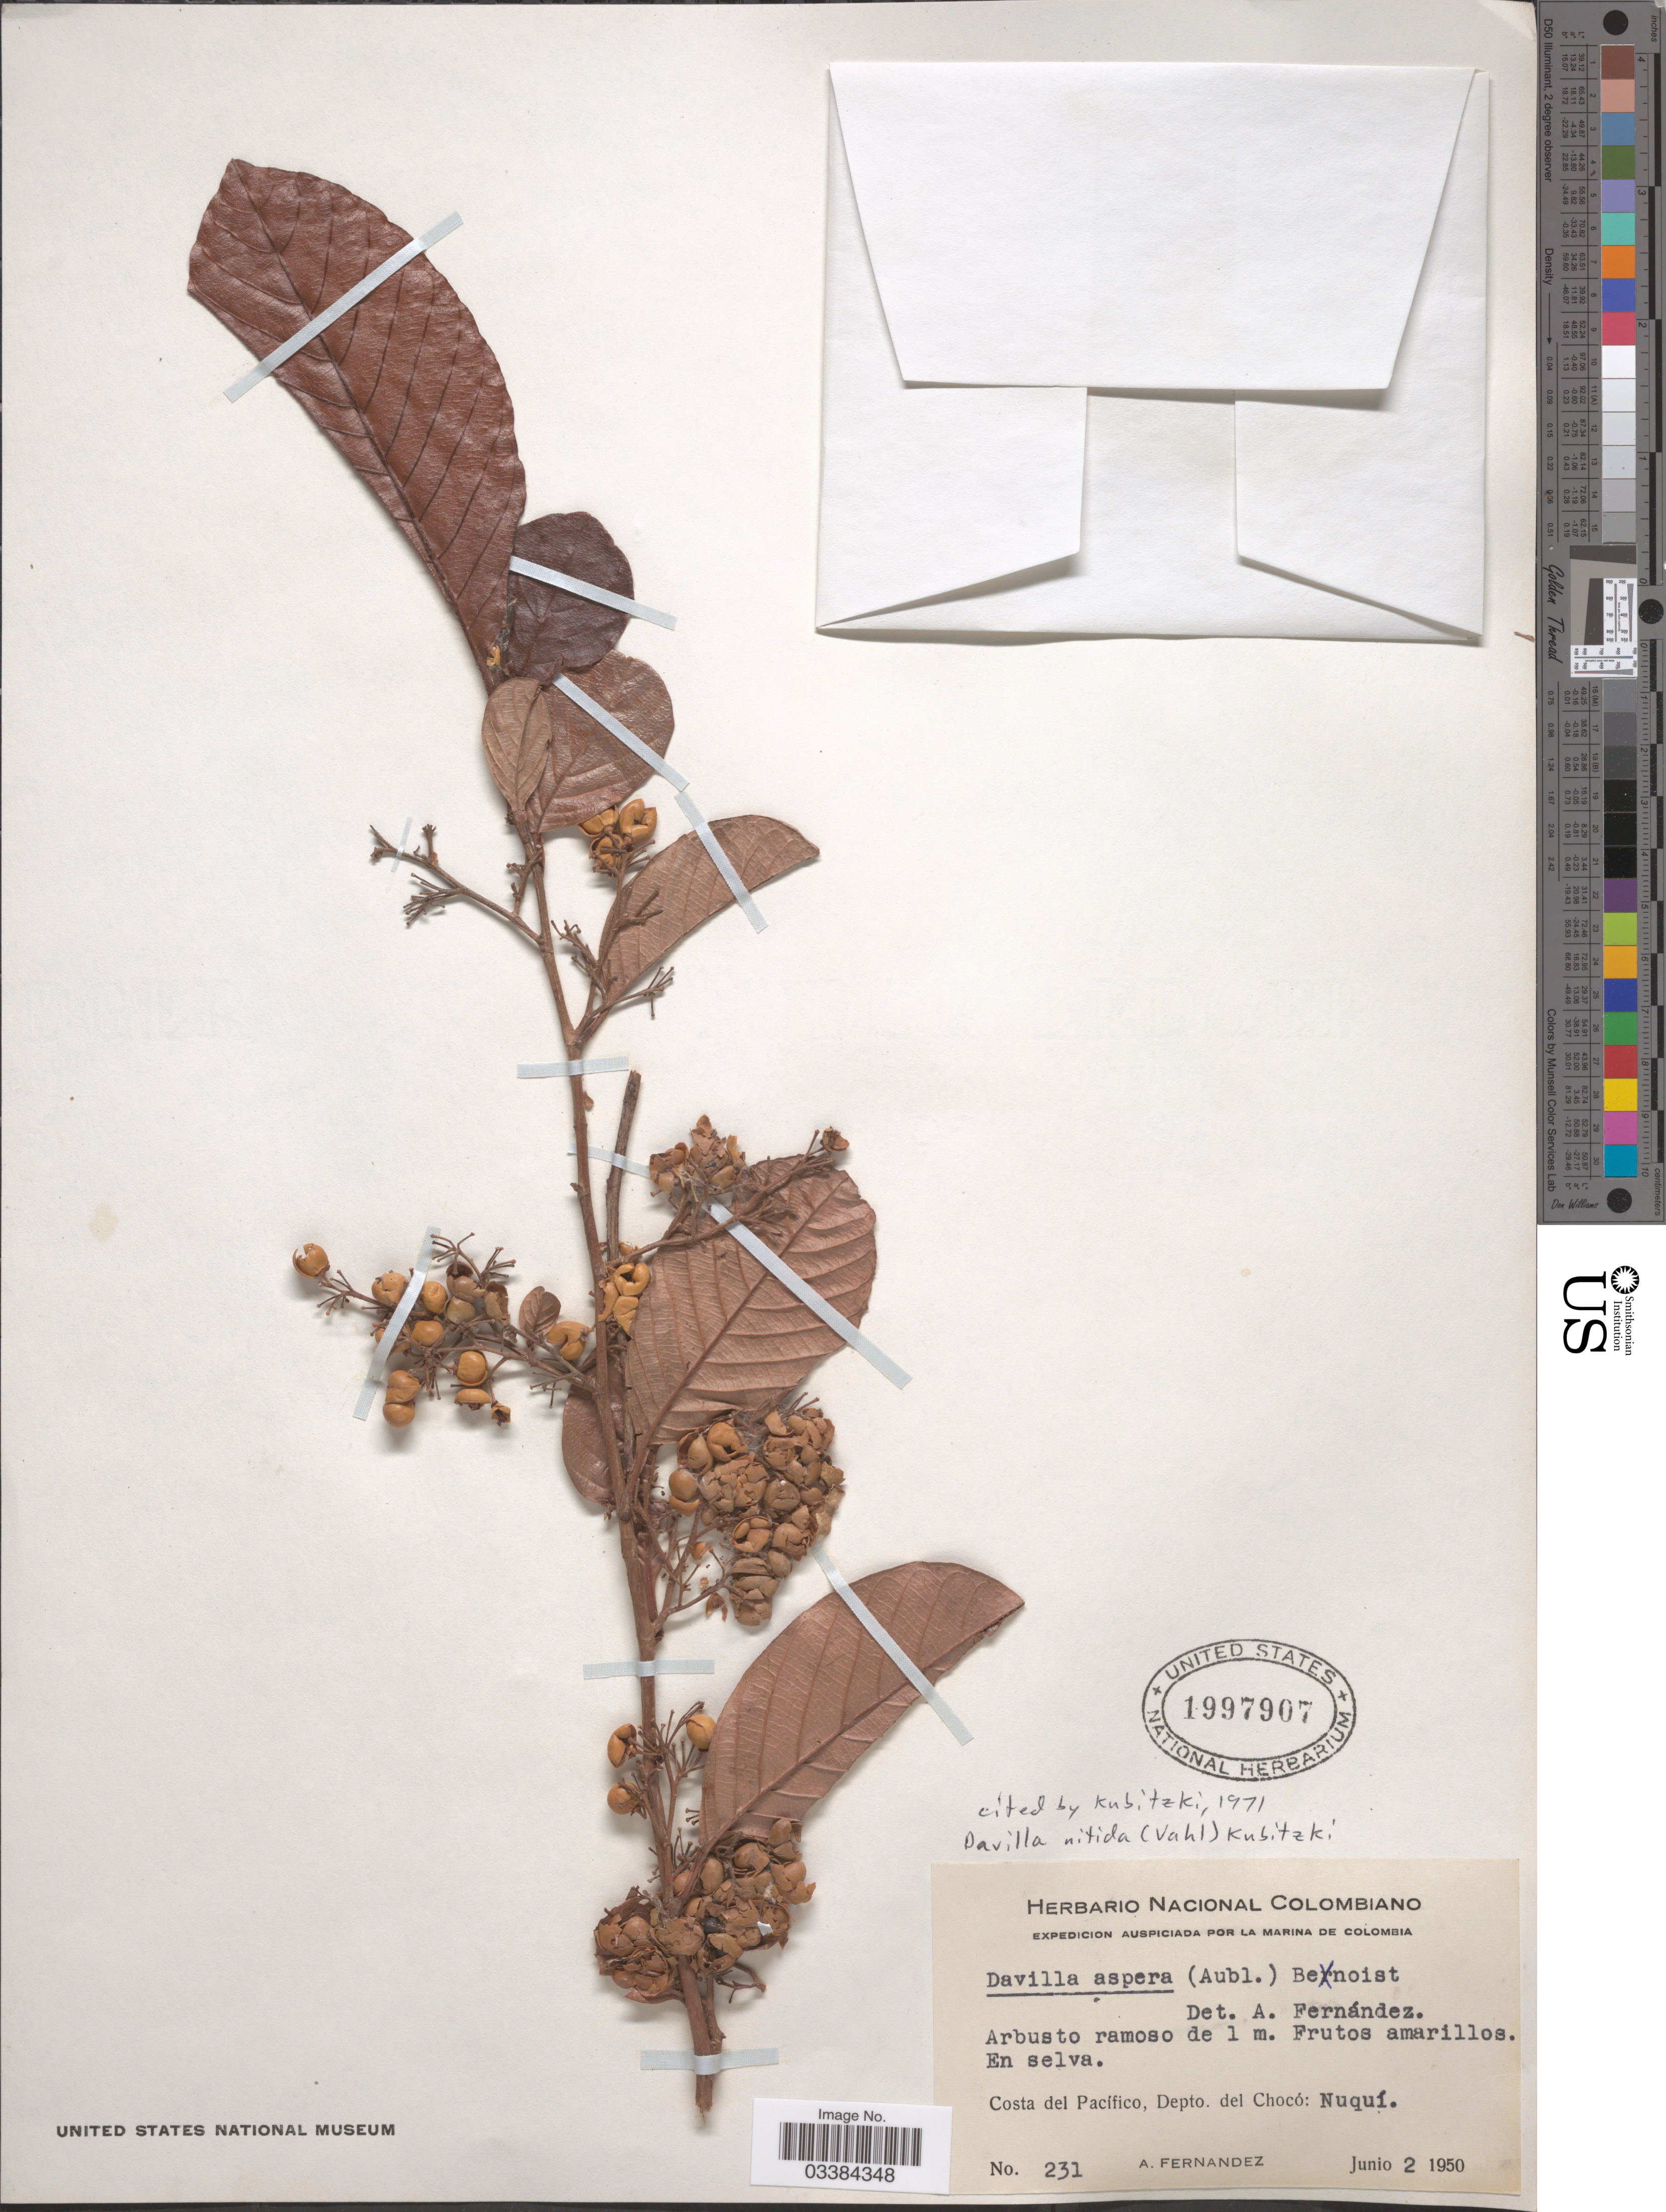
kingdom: Plantae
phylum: Tracheophyta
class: Magnoliopsida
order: Dilleniales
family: Dilleniaceae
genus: Davilla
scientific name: Davilla nitida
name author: (Vahl) Kubitzki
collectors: A. Fernandez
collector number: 231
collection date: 1950-06-02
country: Colombia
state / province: Chocó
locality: Costa del Pacífico, Depto. del Chocó: Nuquí.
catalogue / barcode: US 1997907